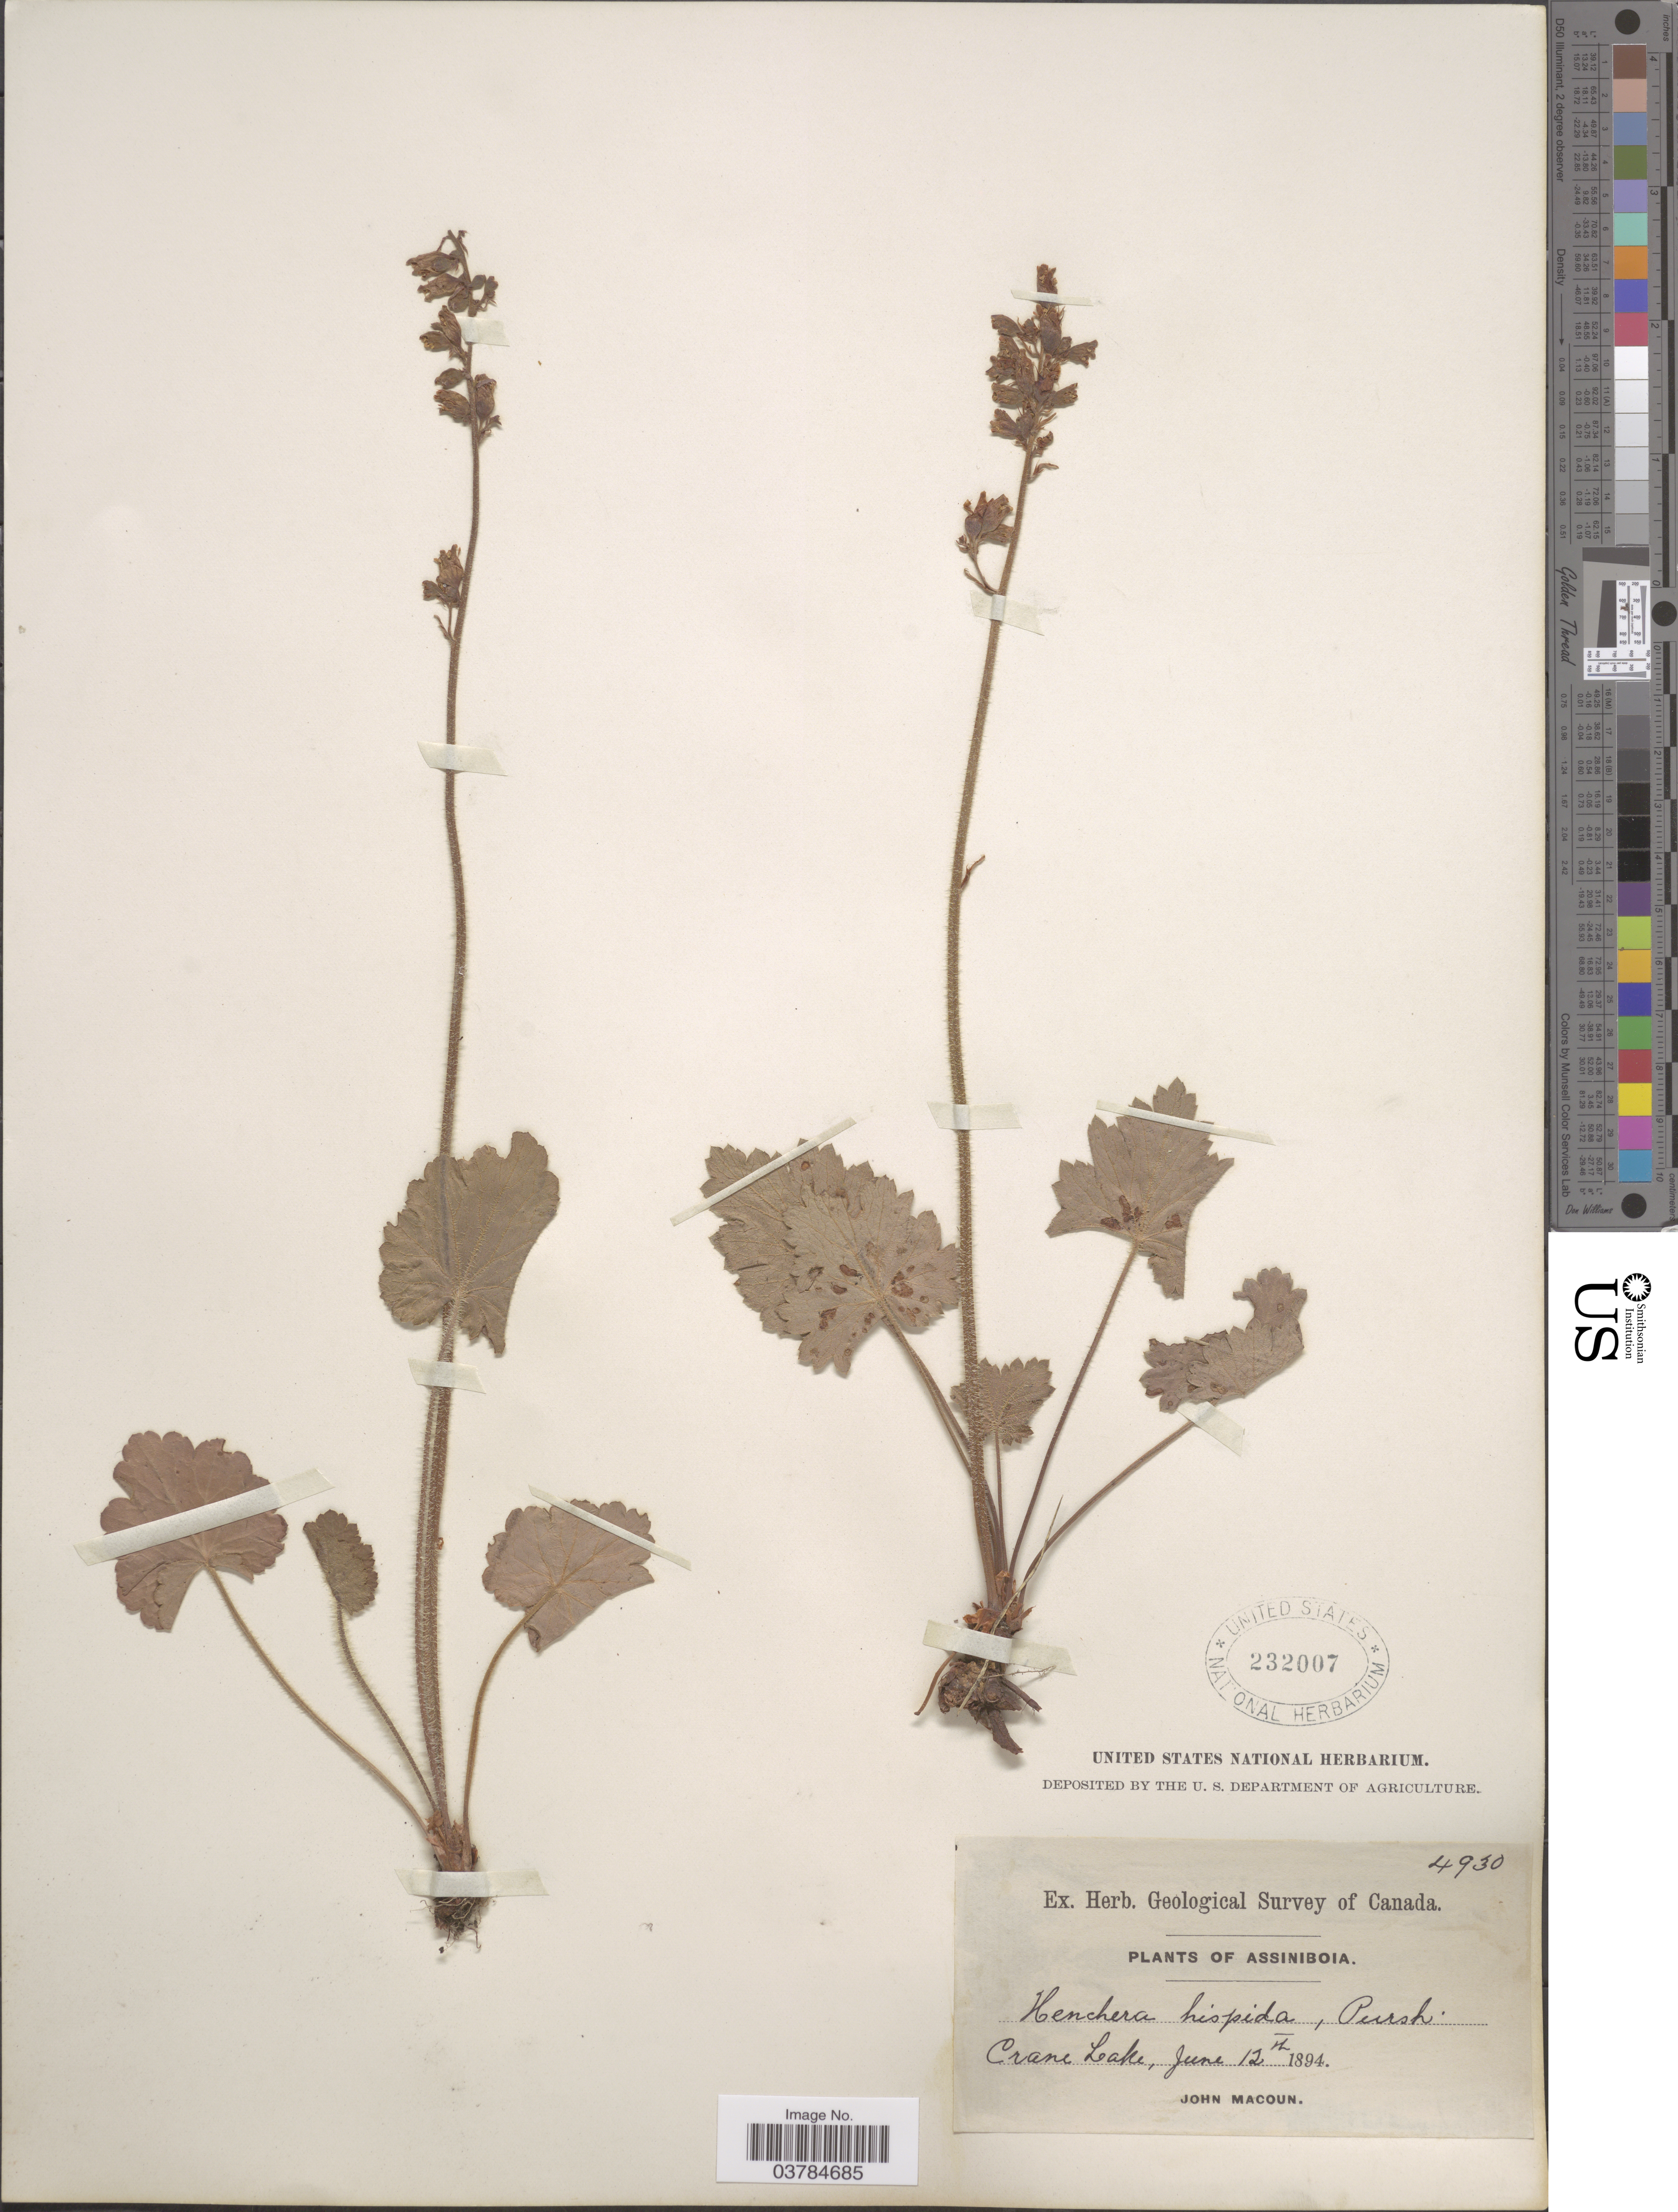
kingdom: Plantae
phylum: Tracheophyta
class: Magnoliopsida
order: Saxifragales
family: Saxifragaceae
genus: Heuchera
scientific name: Heuchera hispida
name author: Pursh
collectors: J. Macoun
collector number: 4930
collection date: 1894-06-12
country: Canada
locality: Geological Survey of Canada. Assiniboia. Crane Lake.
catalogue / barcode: US 232007